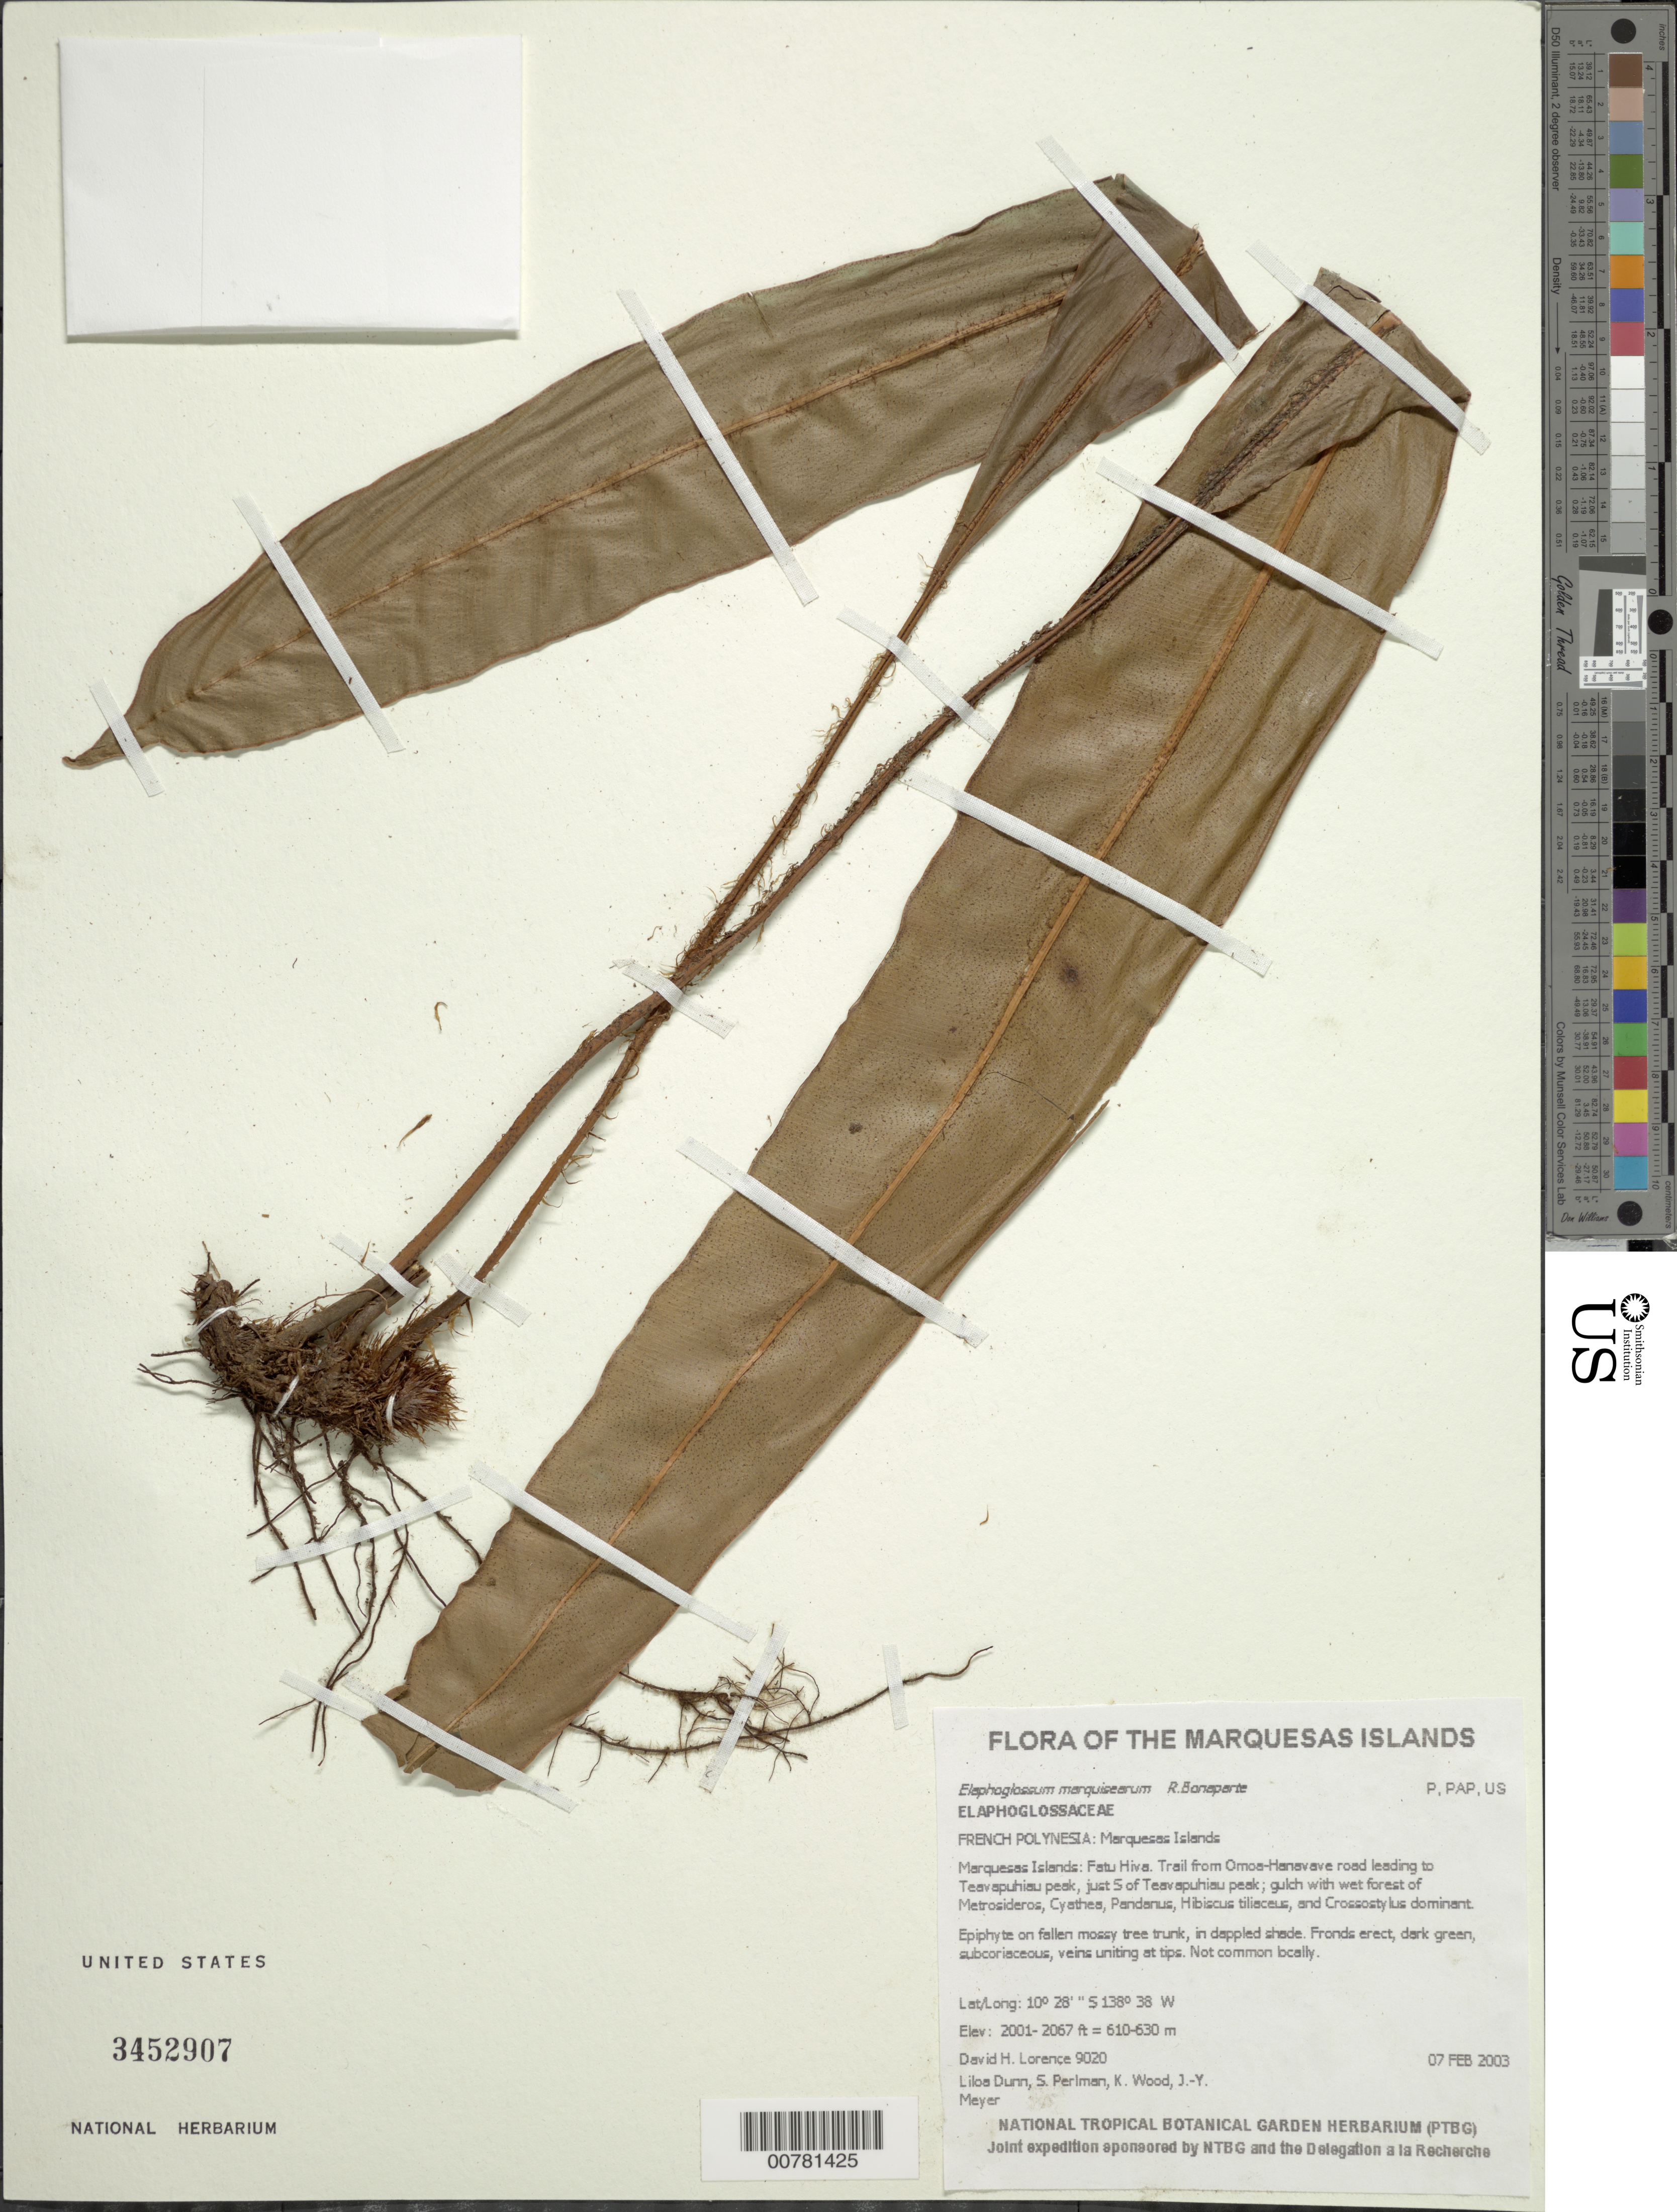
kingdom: Plantae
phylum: Tracheophyta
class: Polypodiopsida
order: Polypodiales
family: Dryopteridaceae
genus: Elaphoglossum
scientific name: Elaphoglossum marquisearum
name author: Bonap.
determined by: Lorence, David H., (PTBG), National Tropical Botanical Garden (UNITED STATES)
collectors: D. Lorence, L. Dunn, S. P. Perlman, K. R. Wood & J.-Y. Meyer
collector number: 9020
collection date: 2003-02-07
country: French Polynesia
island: Fatu Hiva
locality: Trail from Omoa-Hanavave road leading to Teavapuhiau peak, just S of Teavapuhiau peak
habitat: Gulch with wet forest. On fallen mossy tree trunk, in dappled shade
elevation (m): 610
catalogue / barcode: US 3452907